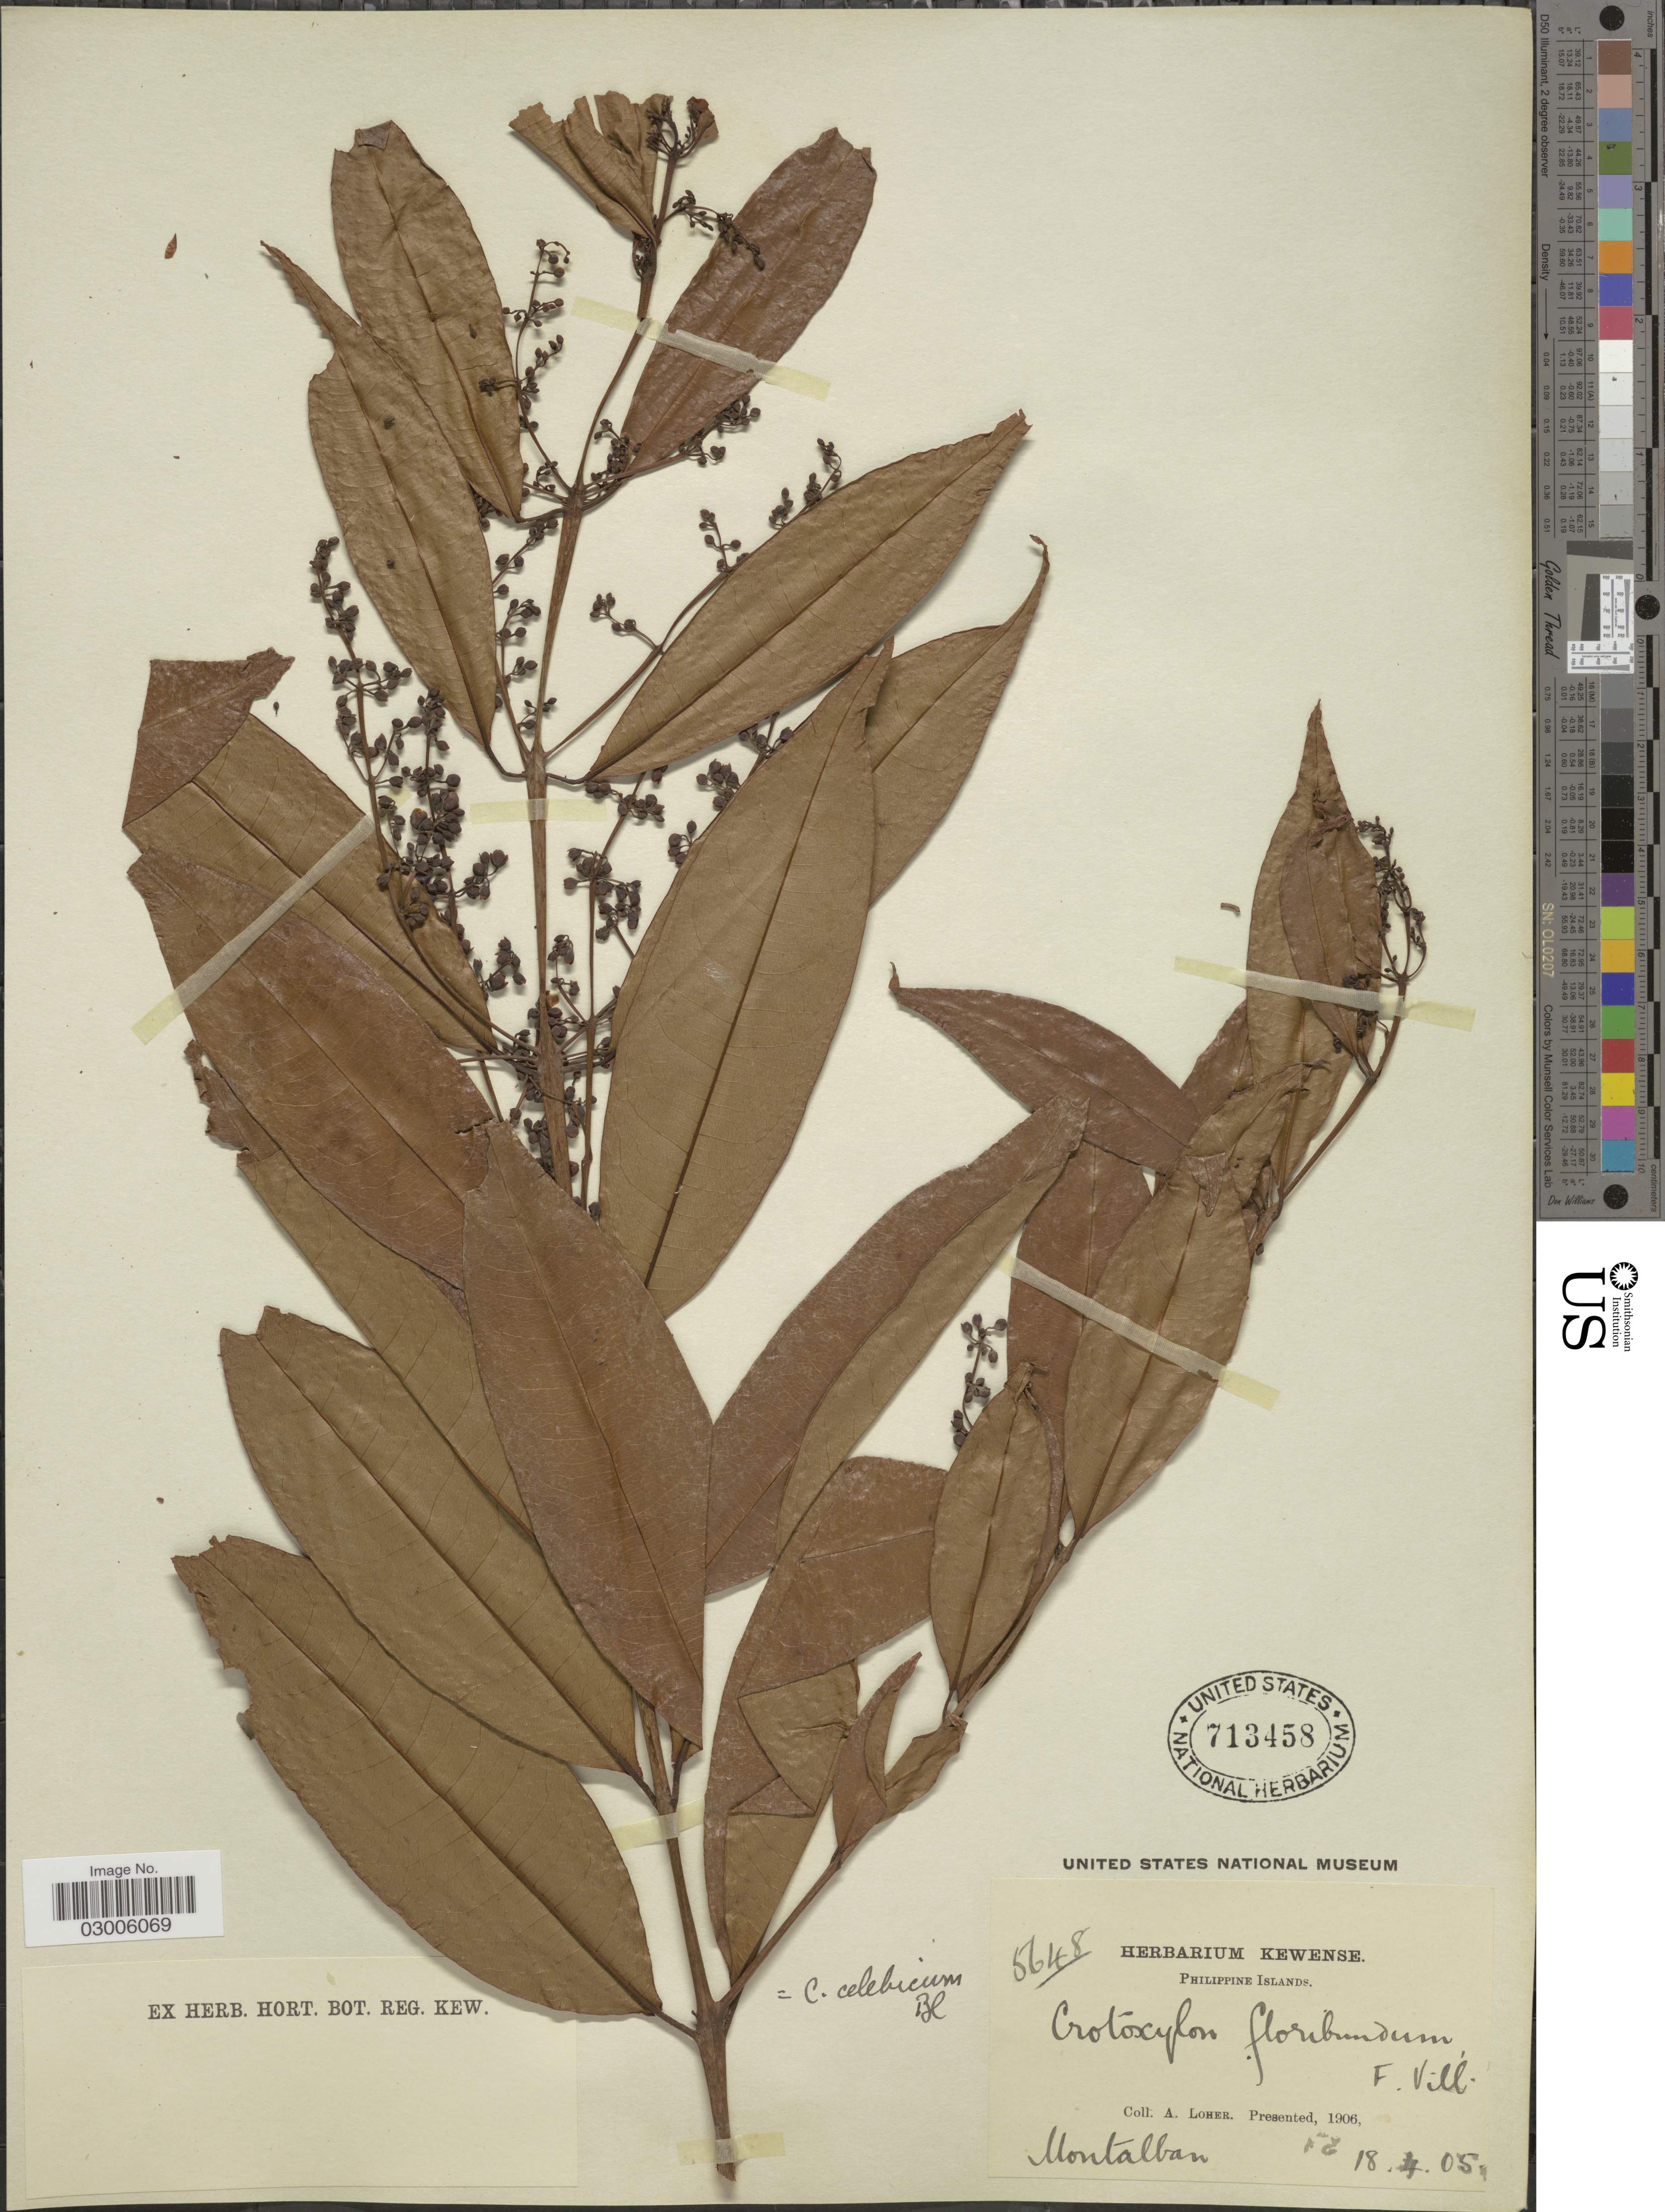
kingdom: Plantae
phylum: Tracheophyta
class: Magnoliopsida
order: Malpighiales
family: Hypericaceae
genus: Cratoxylum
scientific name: Cratoxylum celebicum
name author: Blume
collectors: A. Loher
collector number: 5648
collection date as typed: Transcribed d/m/y: 18/4/5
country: Philippines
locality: Montalban.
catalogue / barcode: US 713458